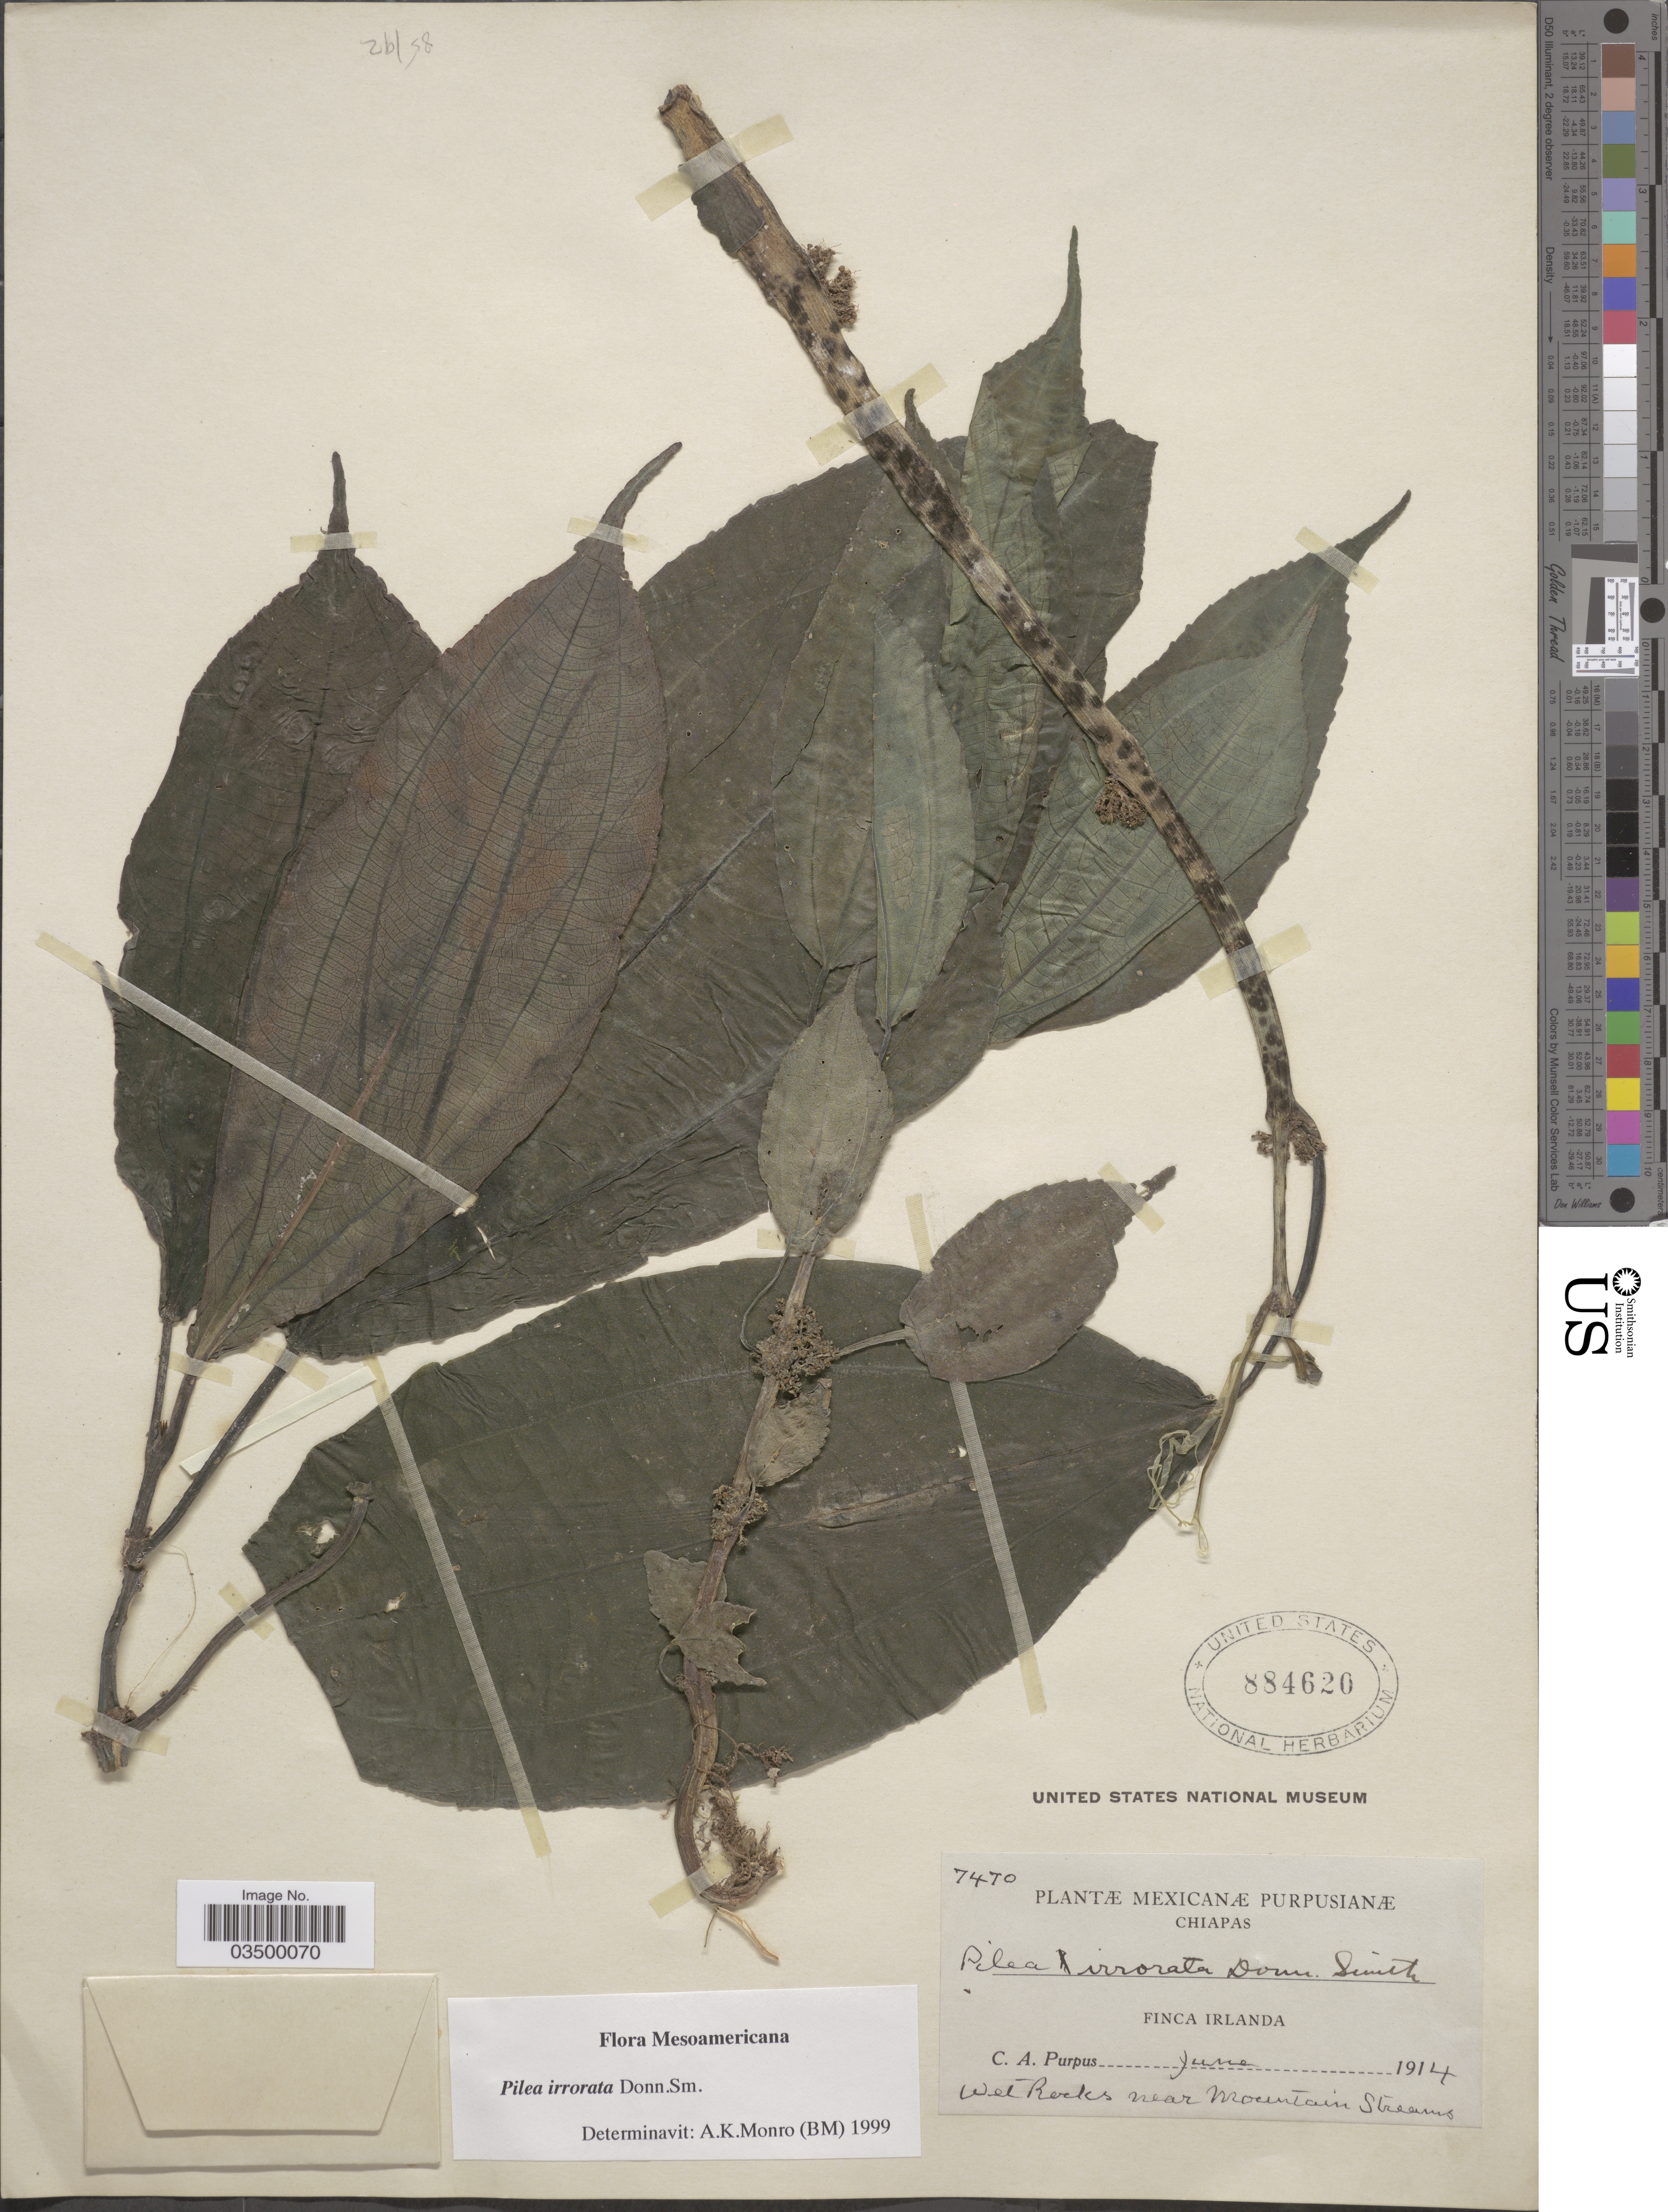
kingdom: Plantae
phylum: Tracheophyta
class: Magnoliopsida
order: Rosales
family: Urticaceae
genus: Pilea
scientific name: Pilea irrorata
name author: Donn. Sm.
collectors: C. A. Purpus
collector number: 7470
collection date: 1914-06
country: Mexico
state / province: Chiapas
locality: Finca Irlanda. Wet rcoks near Mountain Streams.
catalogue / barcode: US 884620